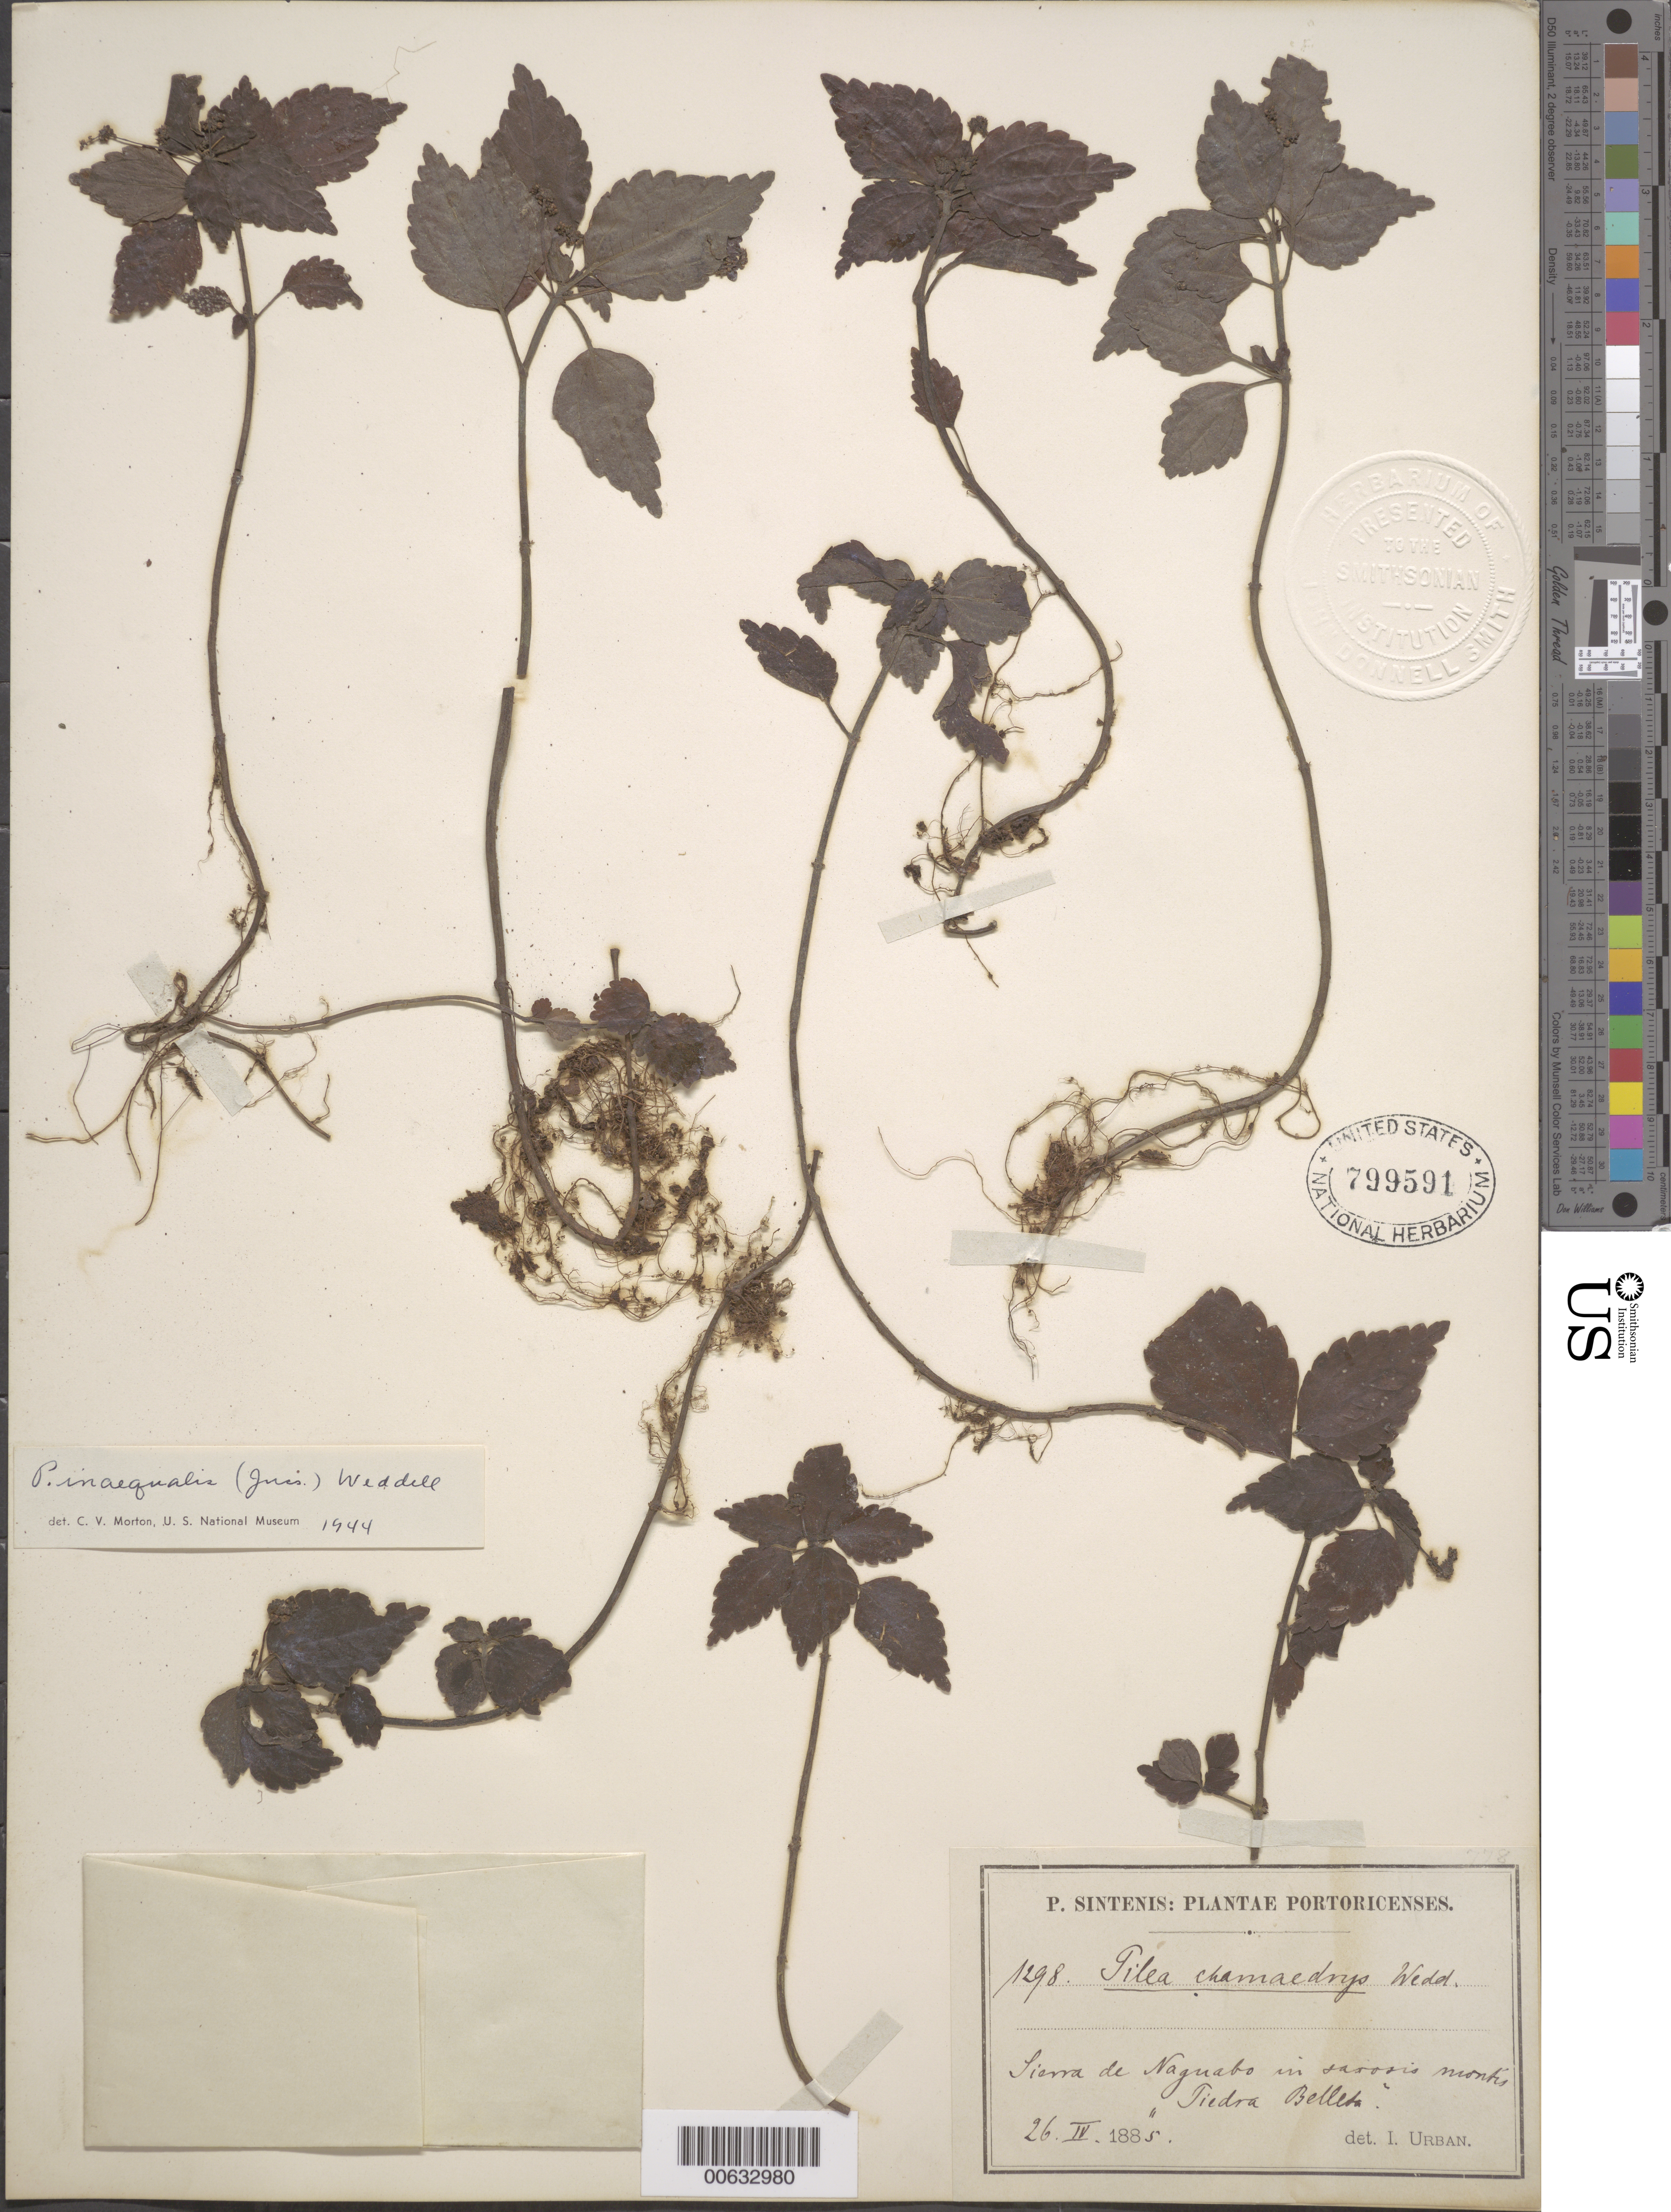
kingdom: Plantae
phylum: Tracheophyta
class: Magnoliopsida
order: Rosales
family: Urticaceae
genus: Pilea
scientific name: Pilea inaequalis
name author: (Juss. ex Poir.) Wedd.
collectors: P. Sintenis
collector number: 1298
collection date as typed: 26 Apr 1885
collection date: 1885-04-26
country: Puerto Rico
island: Greater Antilles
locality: Sierra de Naguabo, in saxoris montis Piedra Belleta.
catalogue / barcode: US 799591